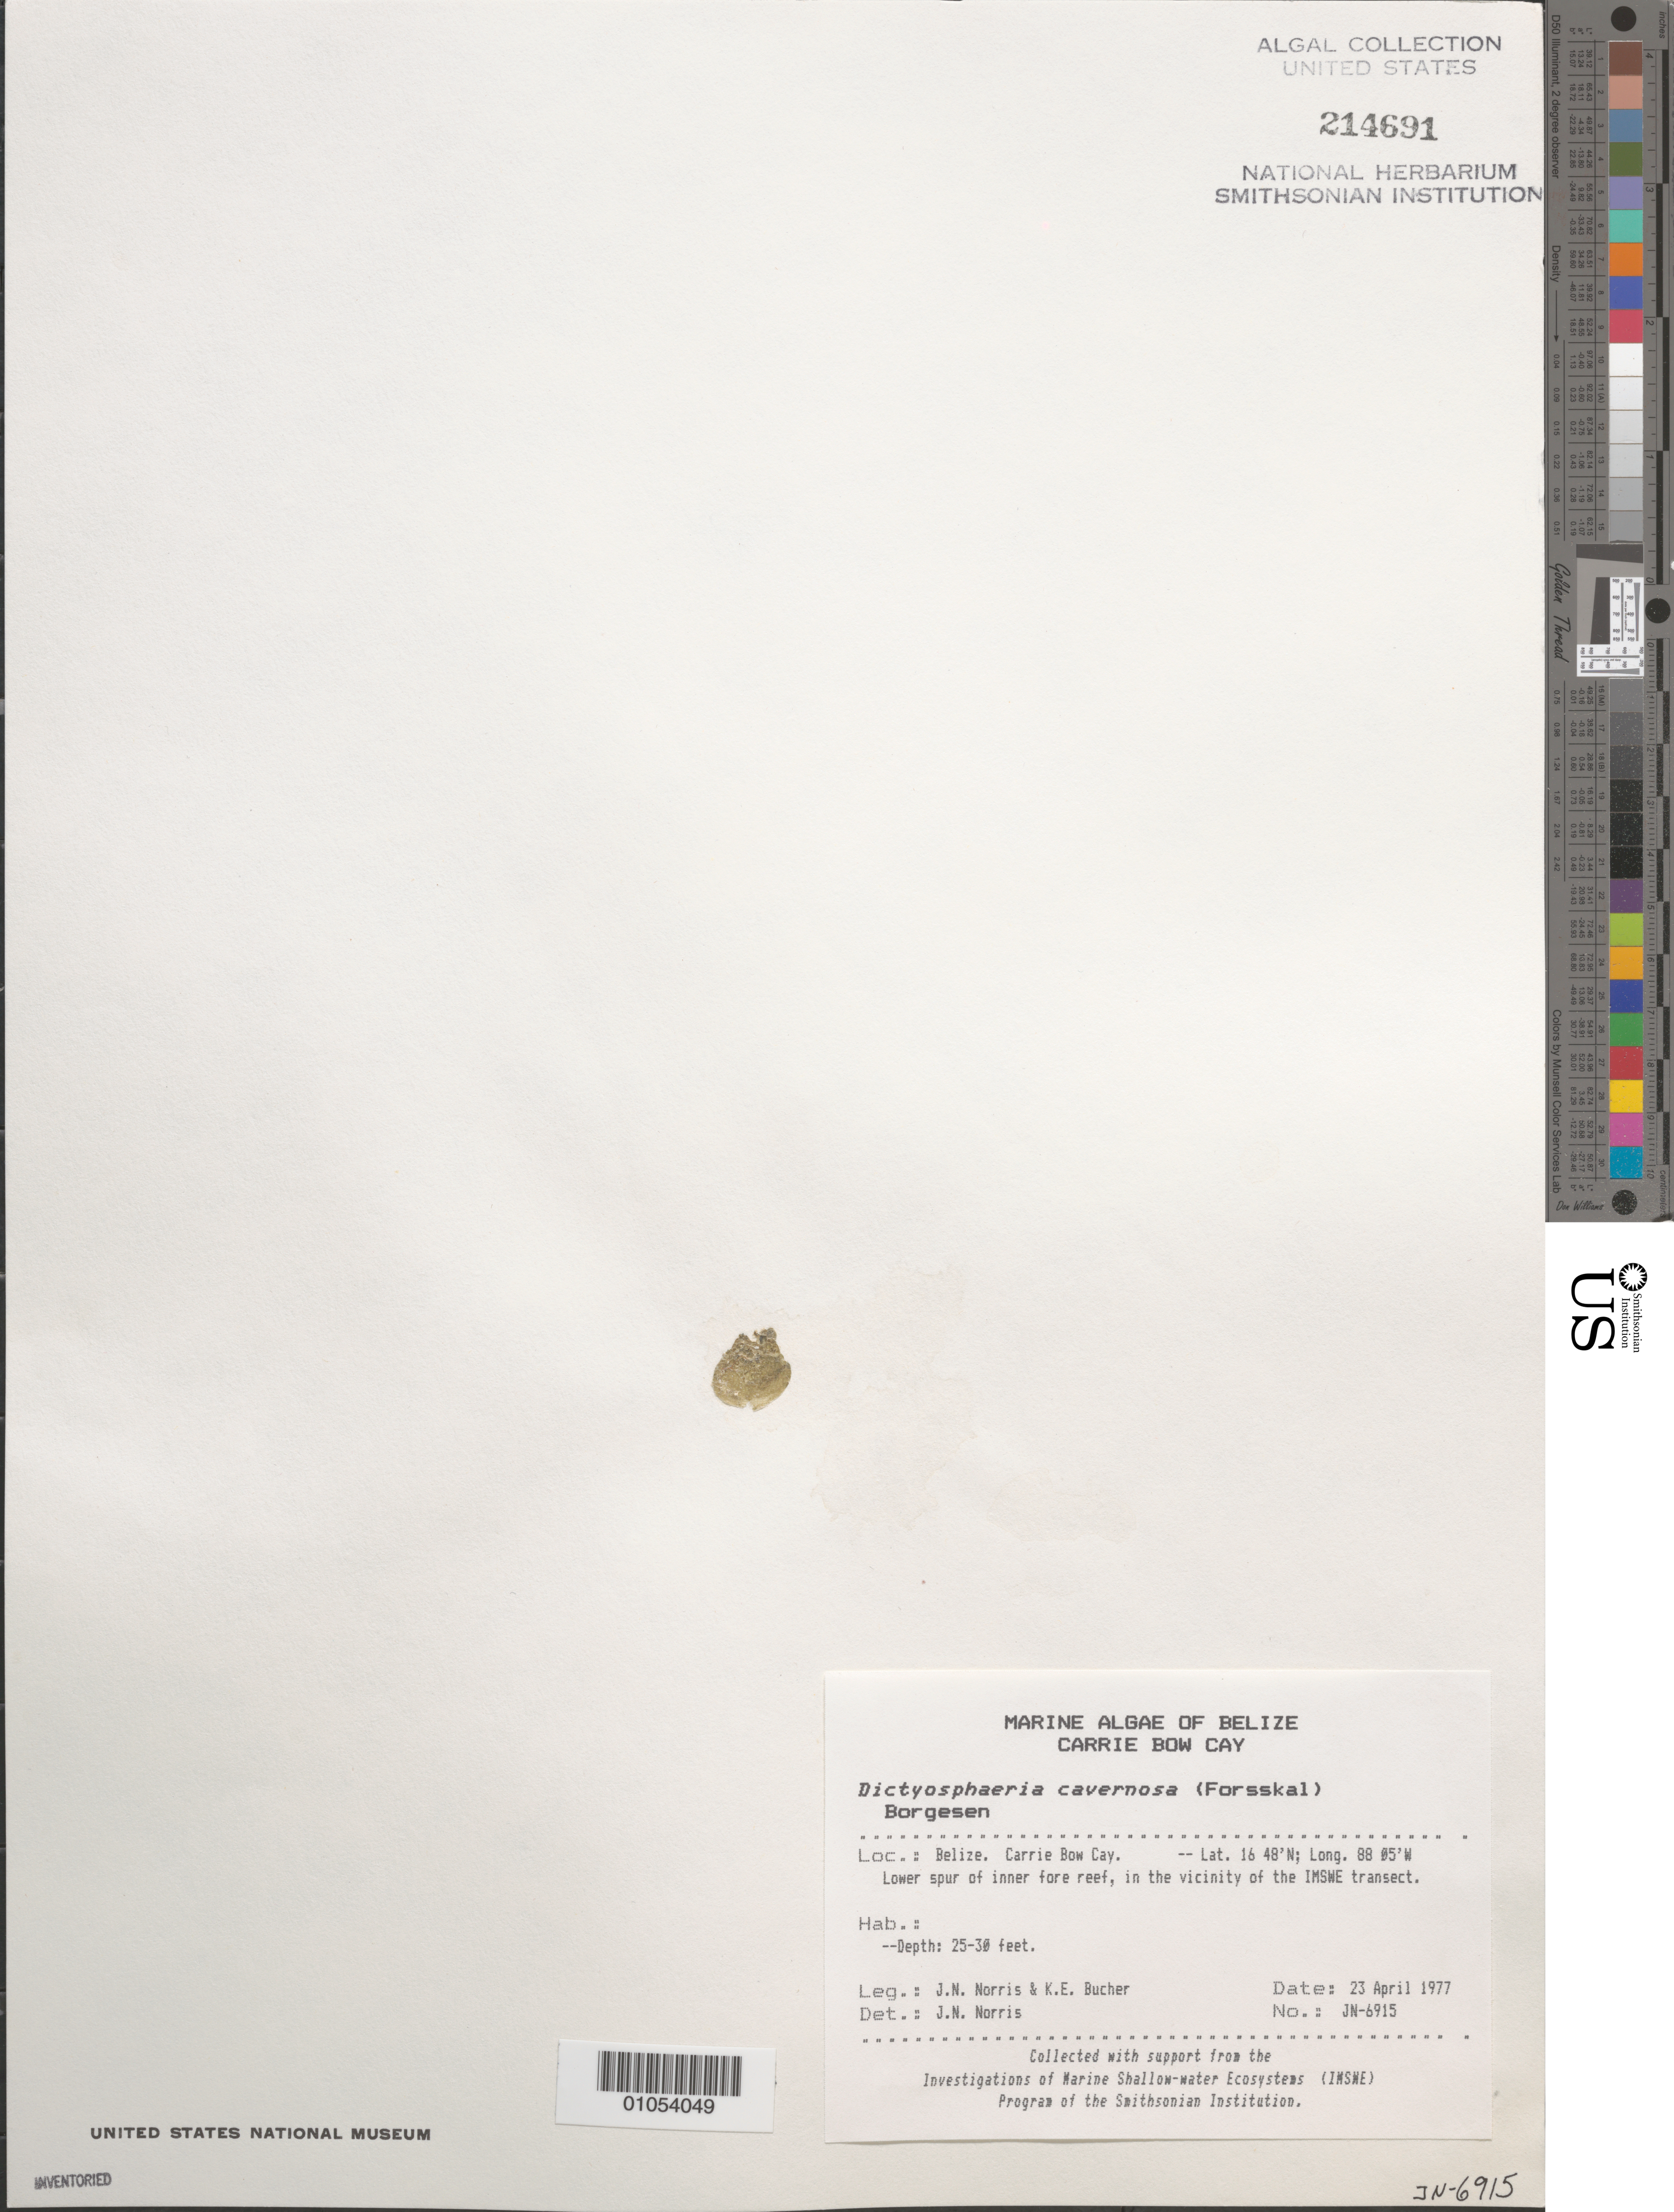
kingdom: Plantae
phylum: Chlorophyta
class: Ulvophyceae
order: Siphonocladales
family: Siphonocladaceae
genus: Dictyosphaeria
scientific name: Dictyosphaeria cavernosa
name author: (Forssk.) Børgesen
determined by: Norris, James N.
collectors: J. N. Norris & K. E. Bucher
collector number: JN-6915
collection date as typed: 23 Apr 1977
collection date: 1977-04-23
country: Belize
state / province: Stann Creek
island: Carrie Bow Cay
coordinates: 16 48'N, 88 05'W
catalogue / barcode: US 214691